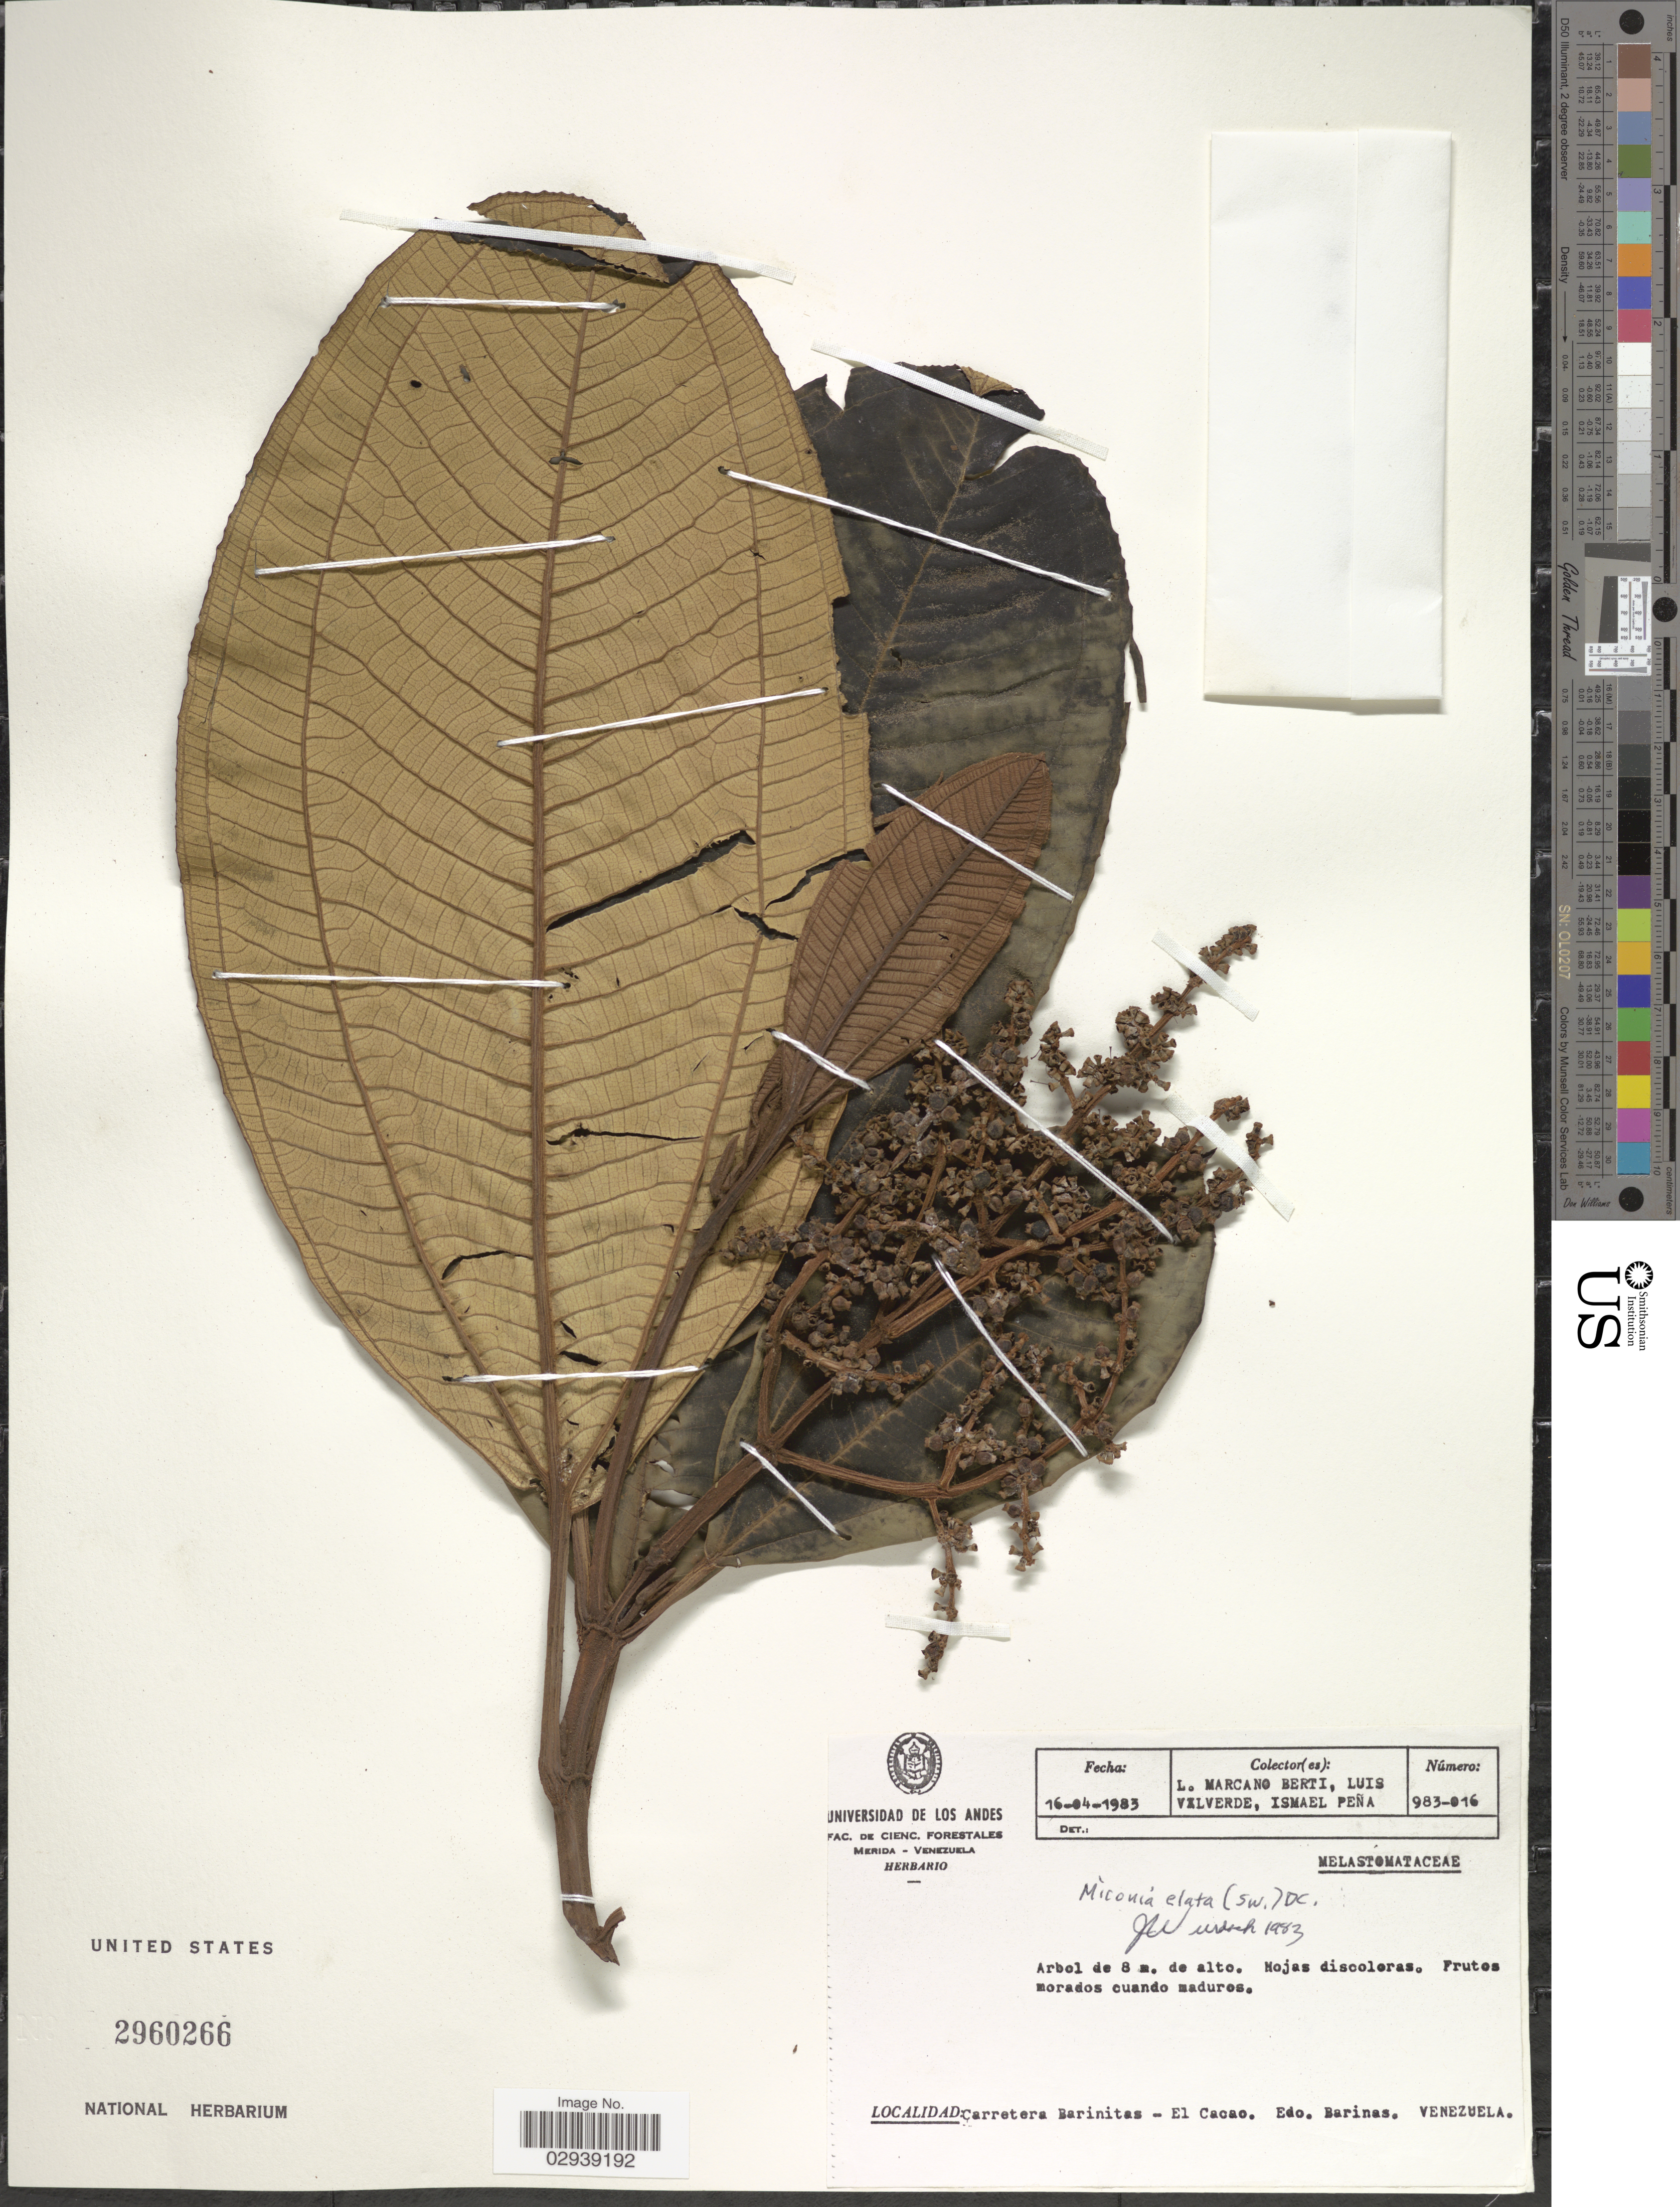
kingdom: Plantae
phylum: Tracheophyta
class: Magnoliopsida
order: Myrtales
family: Melastomataceae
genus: Miconia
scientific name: Miconia elata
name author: (Sw.) DC.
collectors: L. Marcano-Berti, L. Valverde & I. Pena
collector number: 983-016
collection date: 1983-04-16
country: Venezuela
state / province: Barinas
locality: Carretera Barinitas - El Cacao.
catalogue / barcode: US 2960266